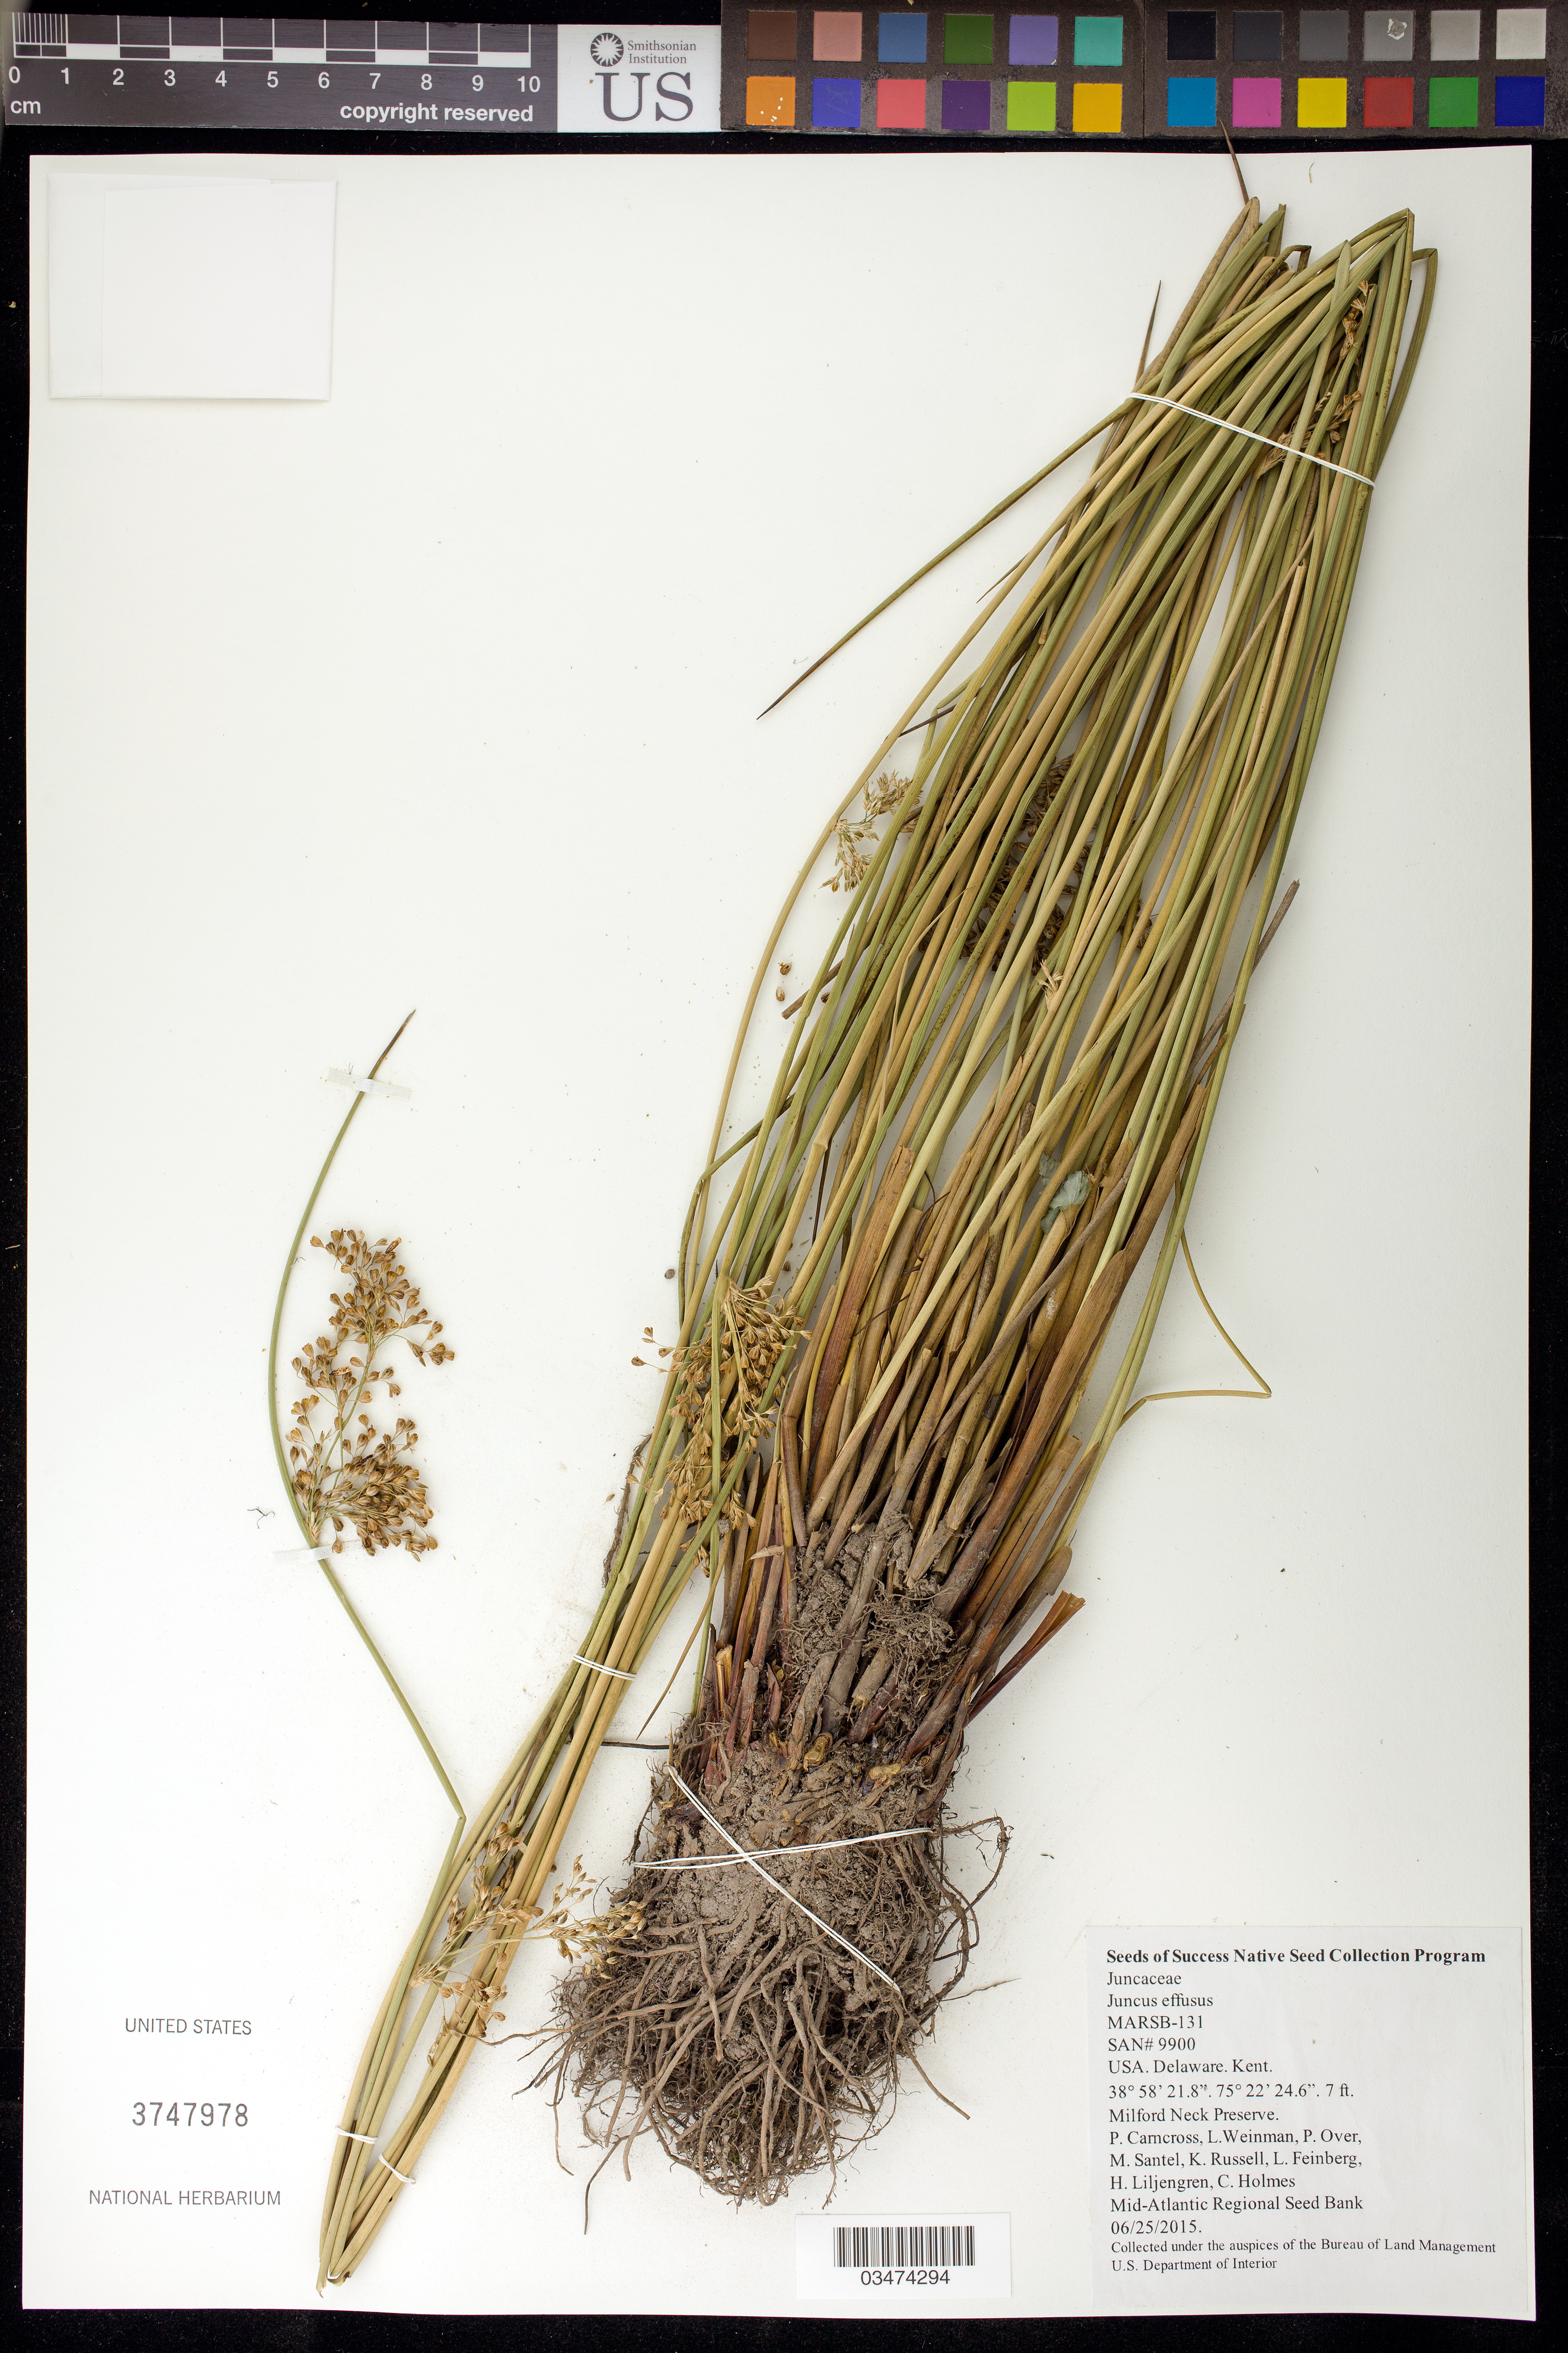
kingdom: Plantae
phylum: Tracheophyta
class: Liliopsida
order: Poales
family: Juncaceae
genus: Juncus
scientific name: Juncus effusus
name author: L.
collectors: P. Carncross, L. Weinman, P. Over, M. Santel, K. Russell, L. Feinberg, H. Liljengren & C. Holmes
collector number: MARSB-131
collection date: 2015-06-25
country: United States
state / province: Delaware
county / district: Kent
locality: Milford Neck Preserve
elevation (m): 2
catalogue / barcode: US 3747978